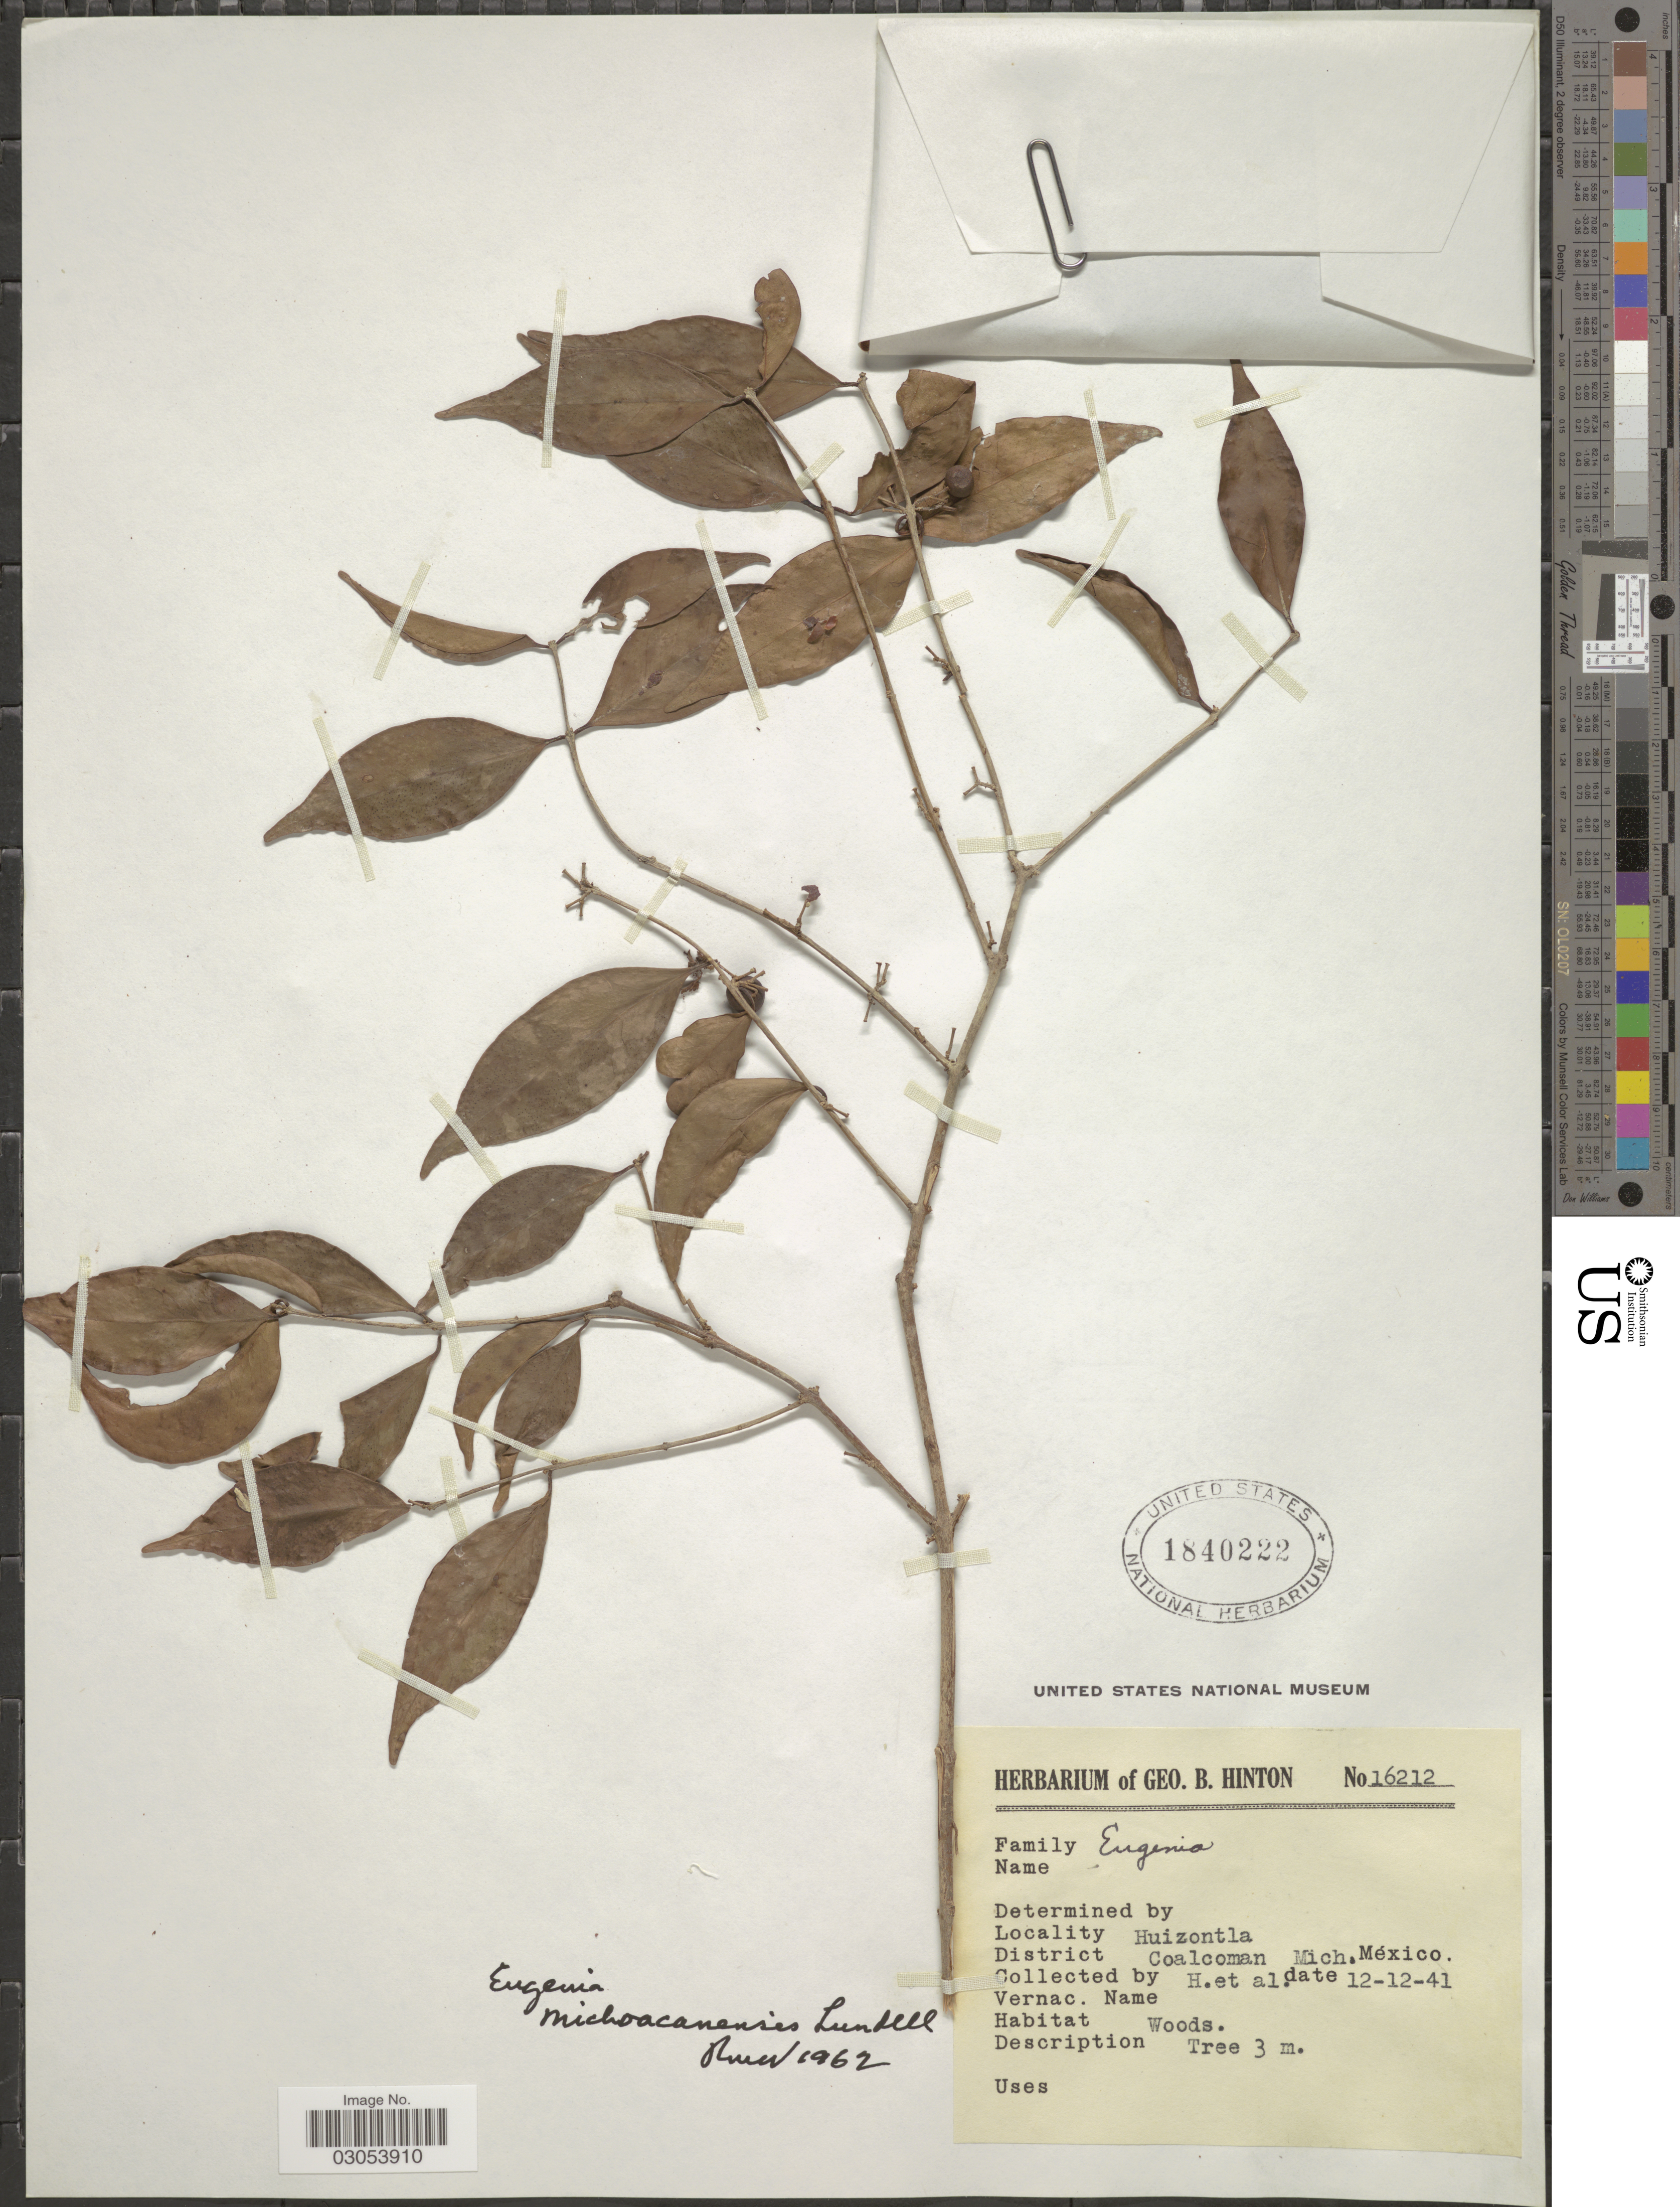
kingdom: Plantae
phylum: Tracheophyta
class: Magnoliopsida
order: Myrtales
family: Myrtaceae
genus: Eugenia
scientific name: Eugenia michoacanensis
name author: Lundell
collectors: G. B. Hinton & et al.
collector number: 16212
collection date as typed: Transcribed d/m/y: 12/12/41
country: Mexico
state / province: Michoacán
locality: Huizontla, District Coalcoman.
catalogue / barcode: US 1840222